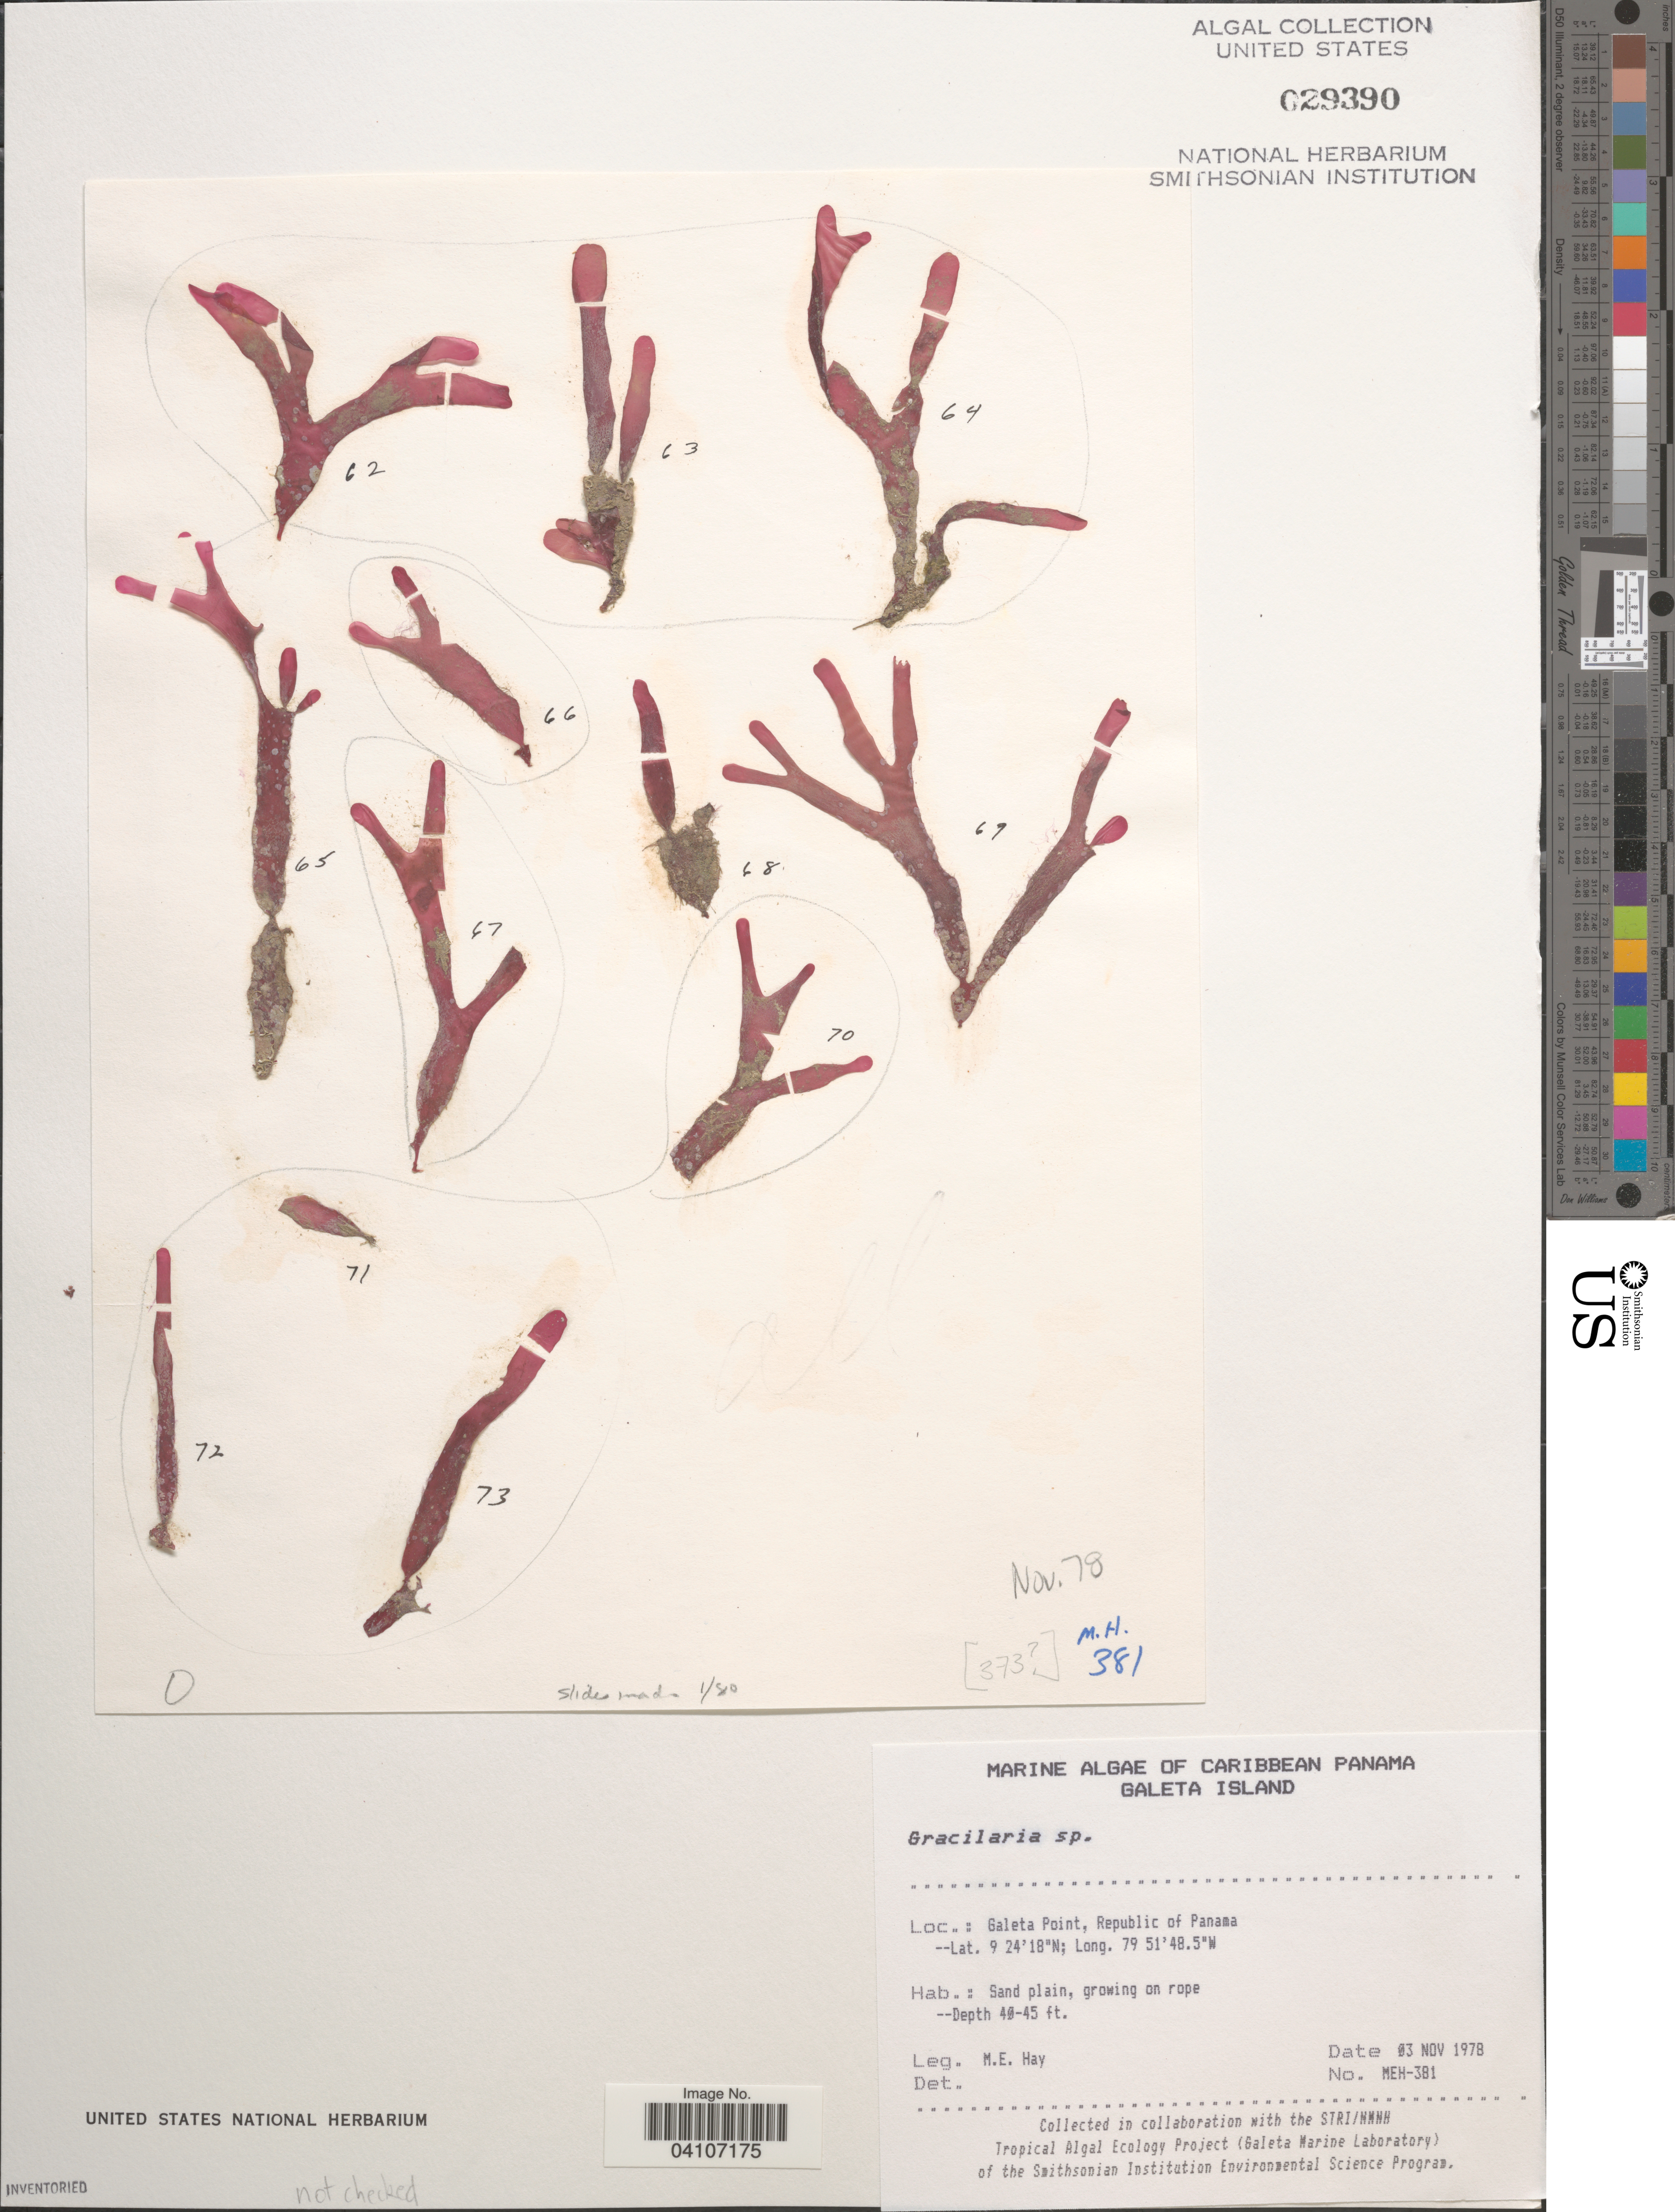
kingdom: Plantae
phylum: Rhodophyta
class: Florideophyceae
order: Gracilariales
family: Gracilariaceae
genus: Gracilaria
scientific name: Gracilaria sp.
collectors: M. E. Hay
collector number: MEH-381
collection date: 1978-11-03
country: Panama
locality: Caribbean Panama. Galeta Island. Galeta Point, Republic of Panama.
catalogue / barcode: US 29390